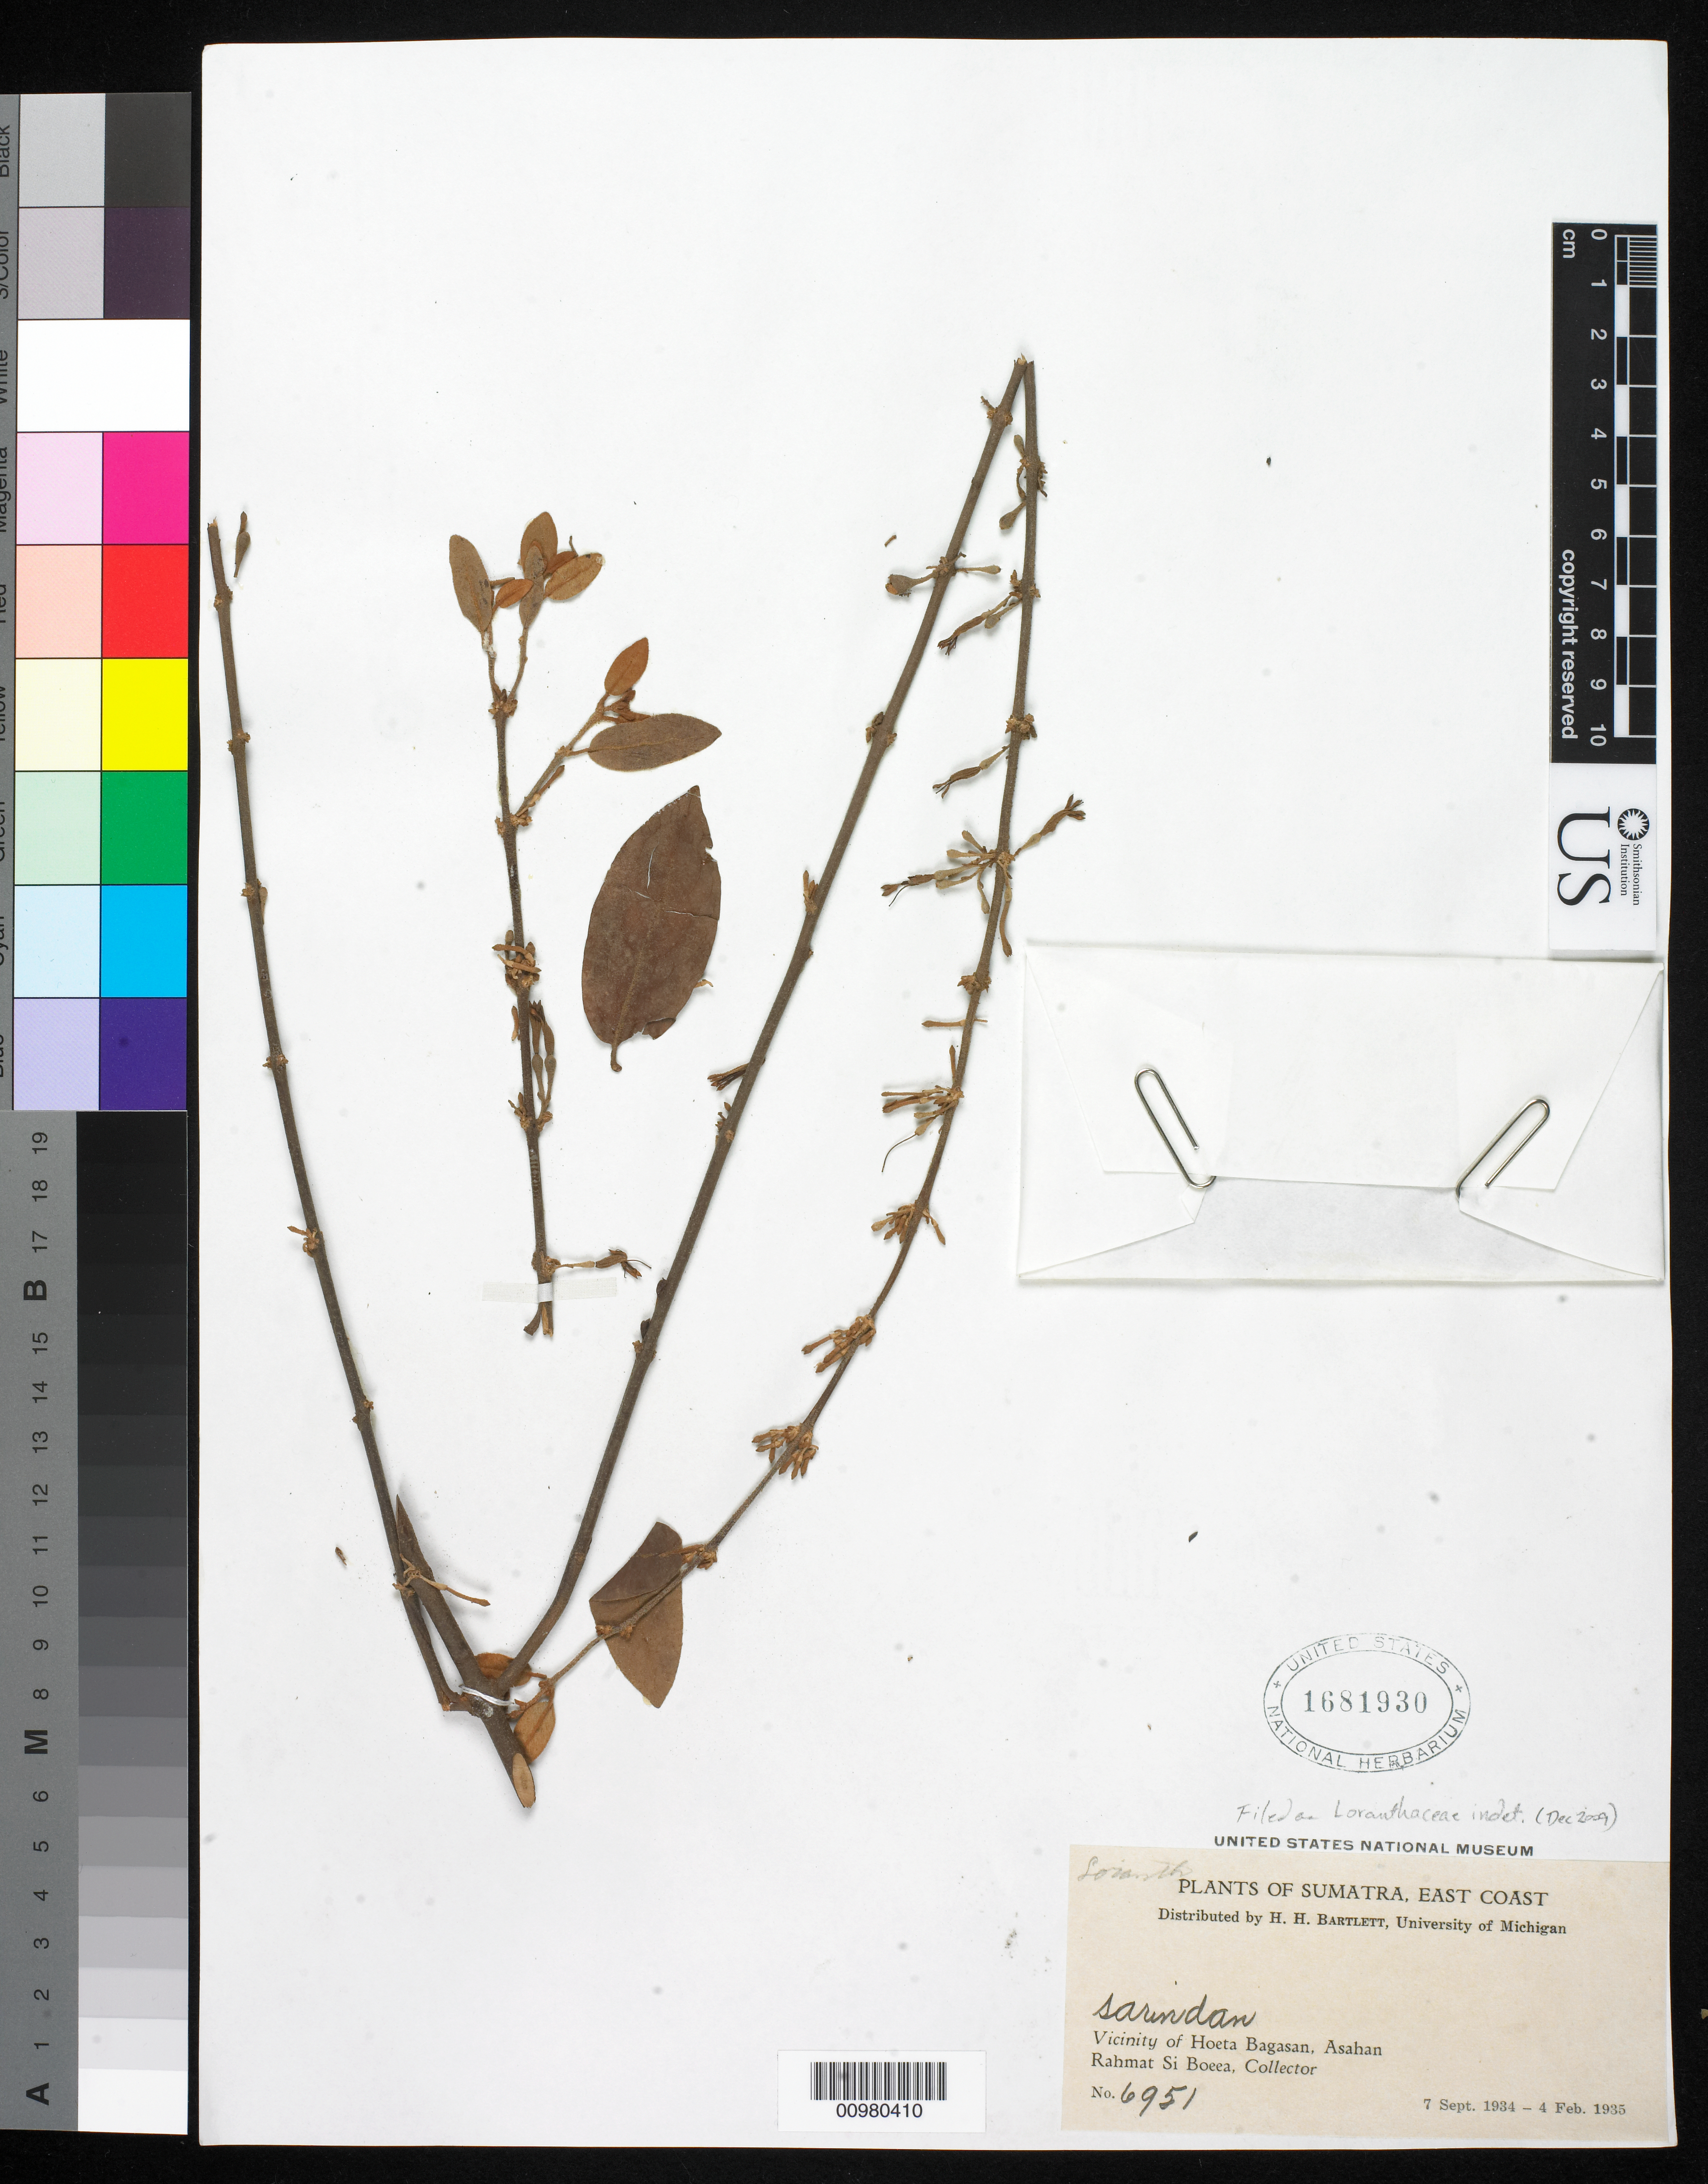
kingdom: Plantae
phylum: Tracheophyta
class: Magnoliopsida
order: Santalales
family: Loranthaceae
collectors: Rahmat Si Boeea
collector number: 6951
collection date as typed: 07 Sep 1934 to 04 Feb 1935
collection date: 1934-09-07/1935-02-04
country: Indonesia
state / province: Sumatra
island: Sumatra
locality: (East Coast) Vicinity of Hoeta Bagasan, Asahan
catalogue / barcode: US 1681930